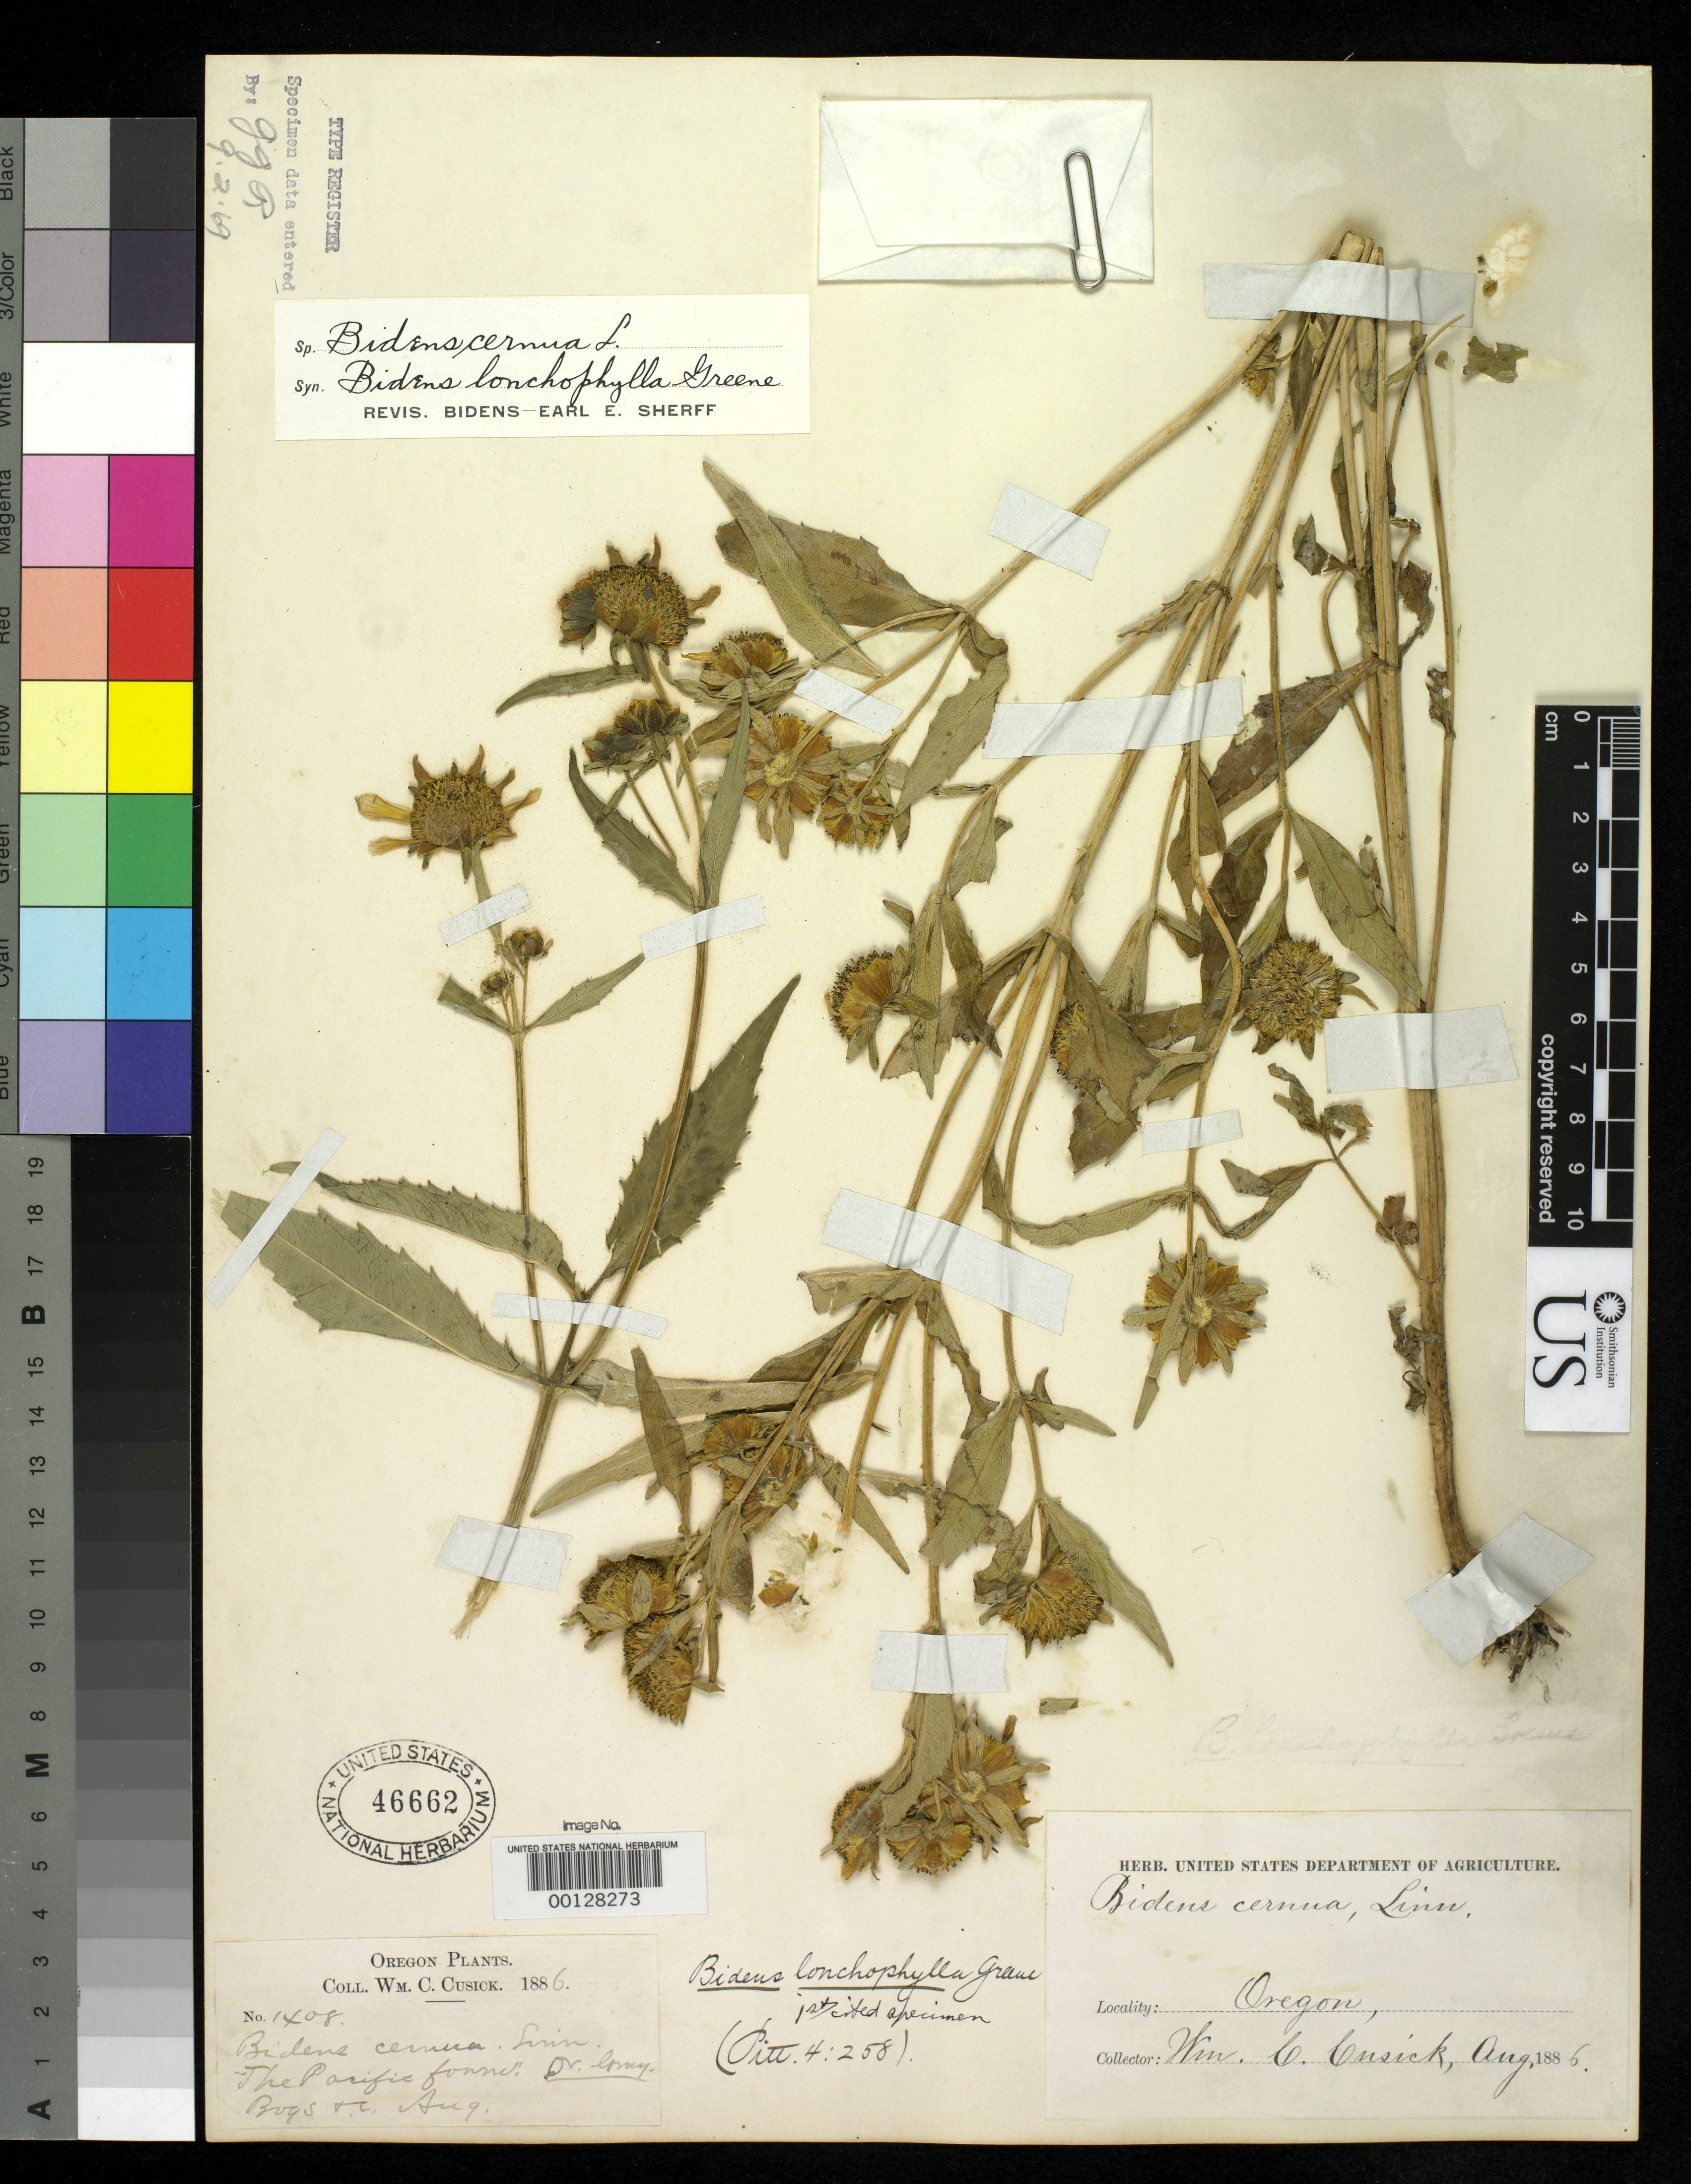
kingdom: Plantae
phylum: Tracheophyta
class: Magnoliopsida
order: Asterales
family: Asteraceae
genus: Bidens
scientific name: Bidens lonchophylla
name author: Greene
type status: Syntype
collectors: W. C. Cusick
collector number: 1408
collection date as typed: Aug 1886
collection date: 1886-08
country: United States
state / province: Oregon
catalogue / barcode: US 46662